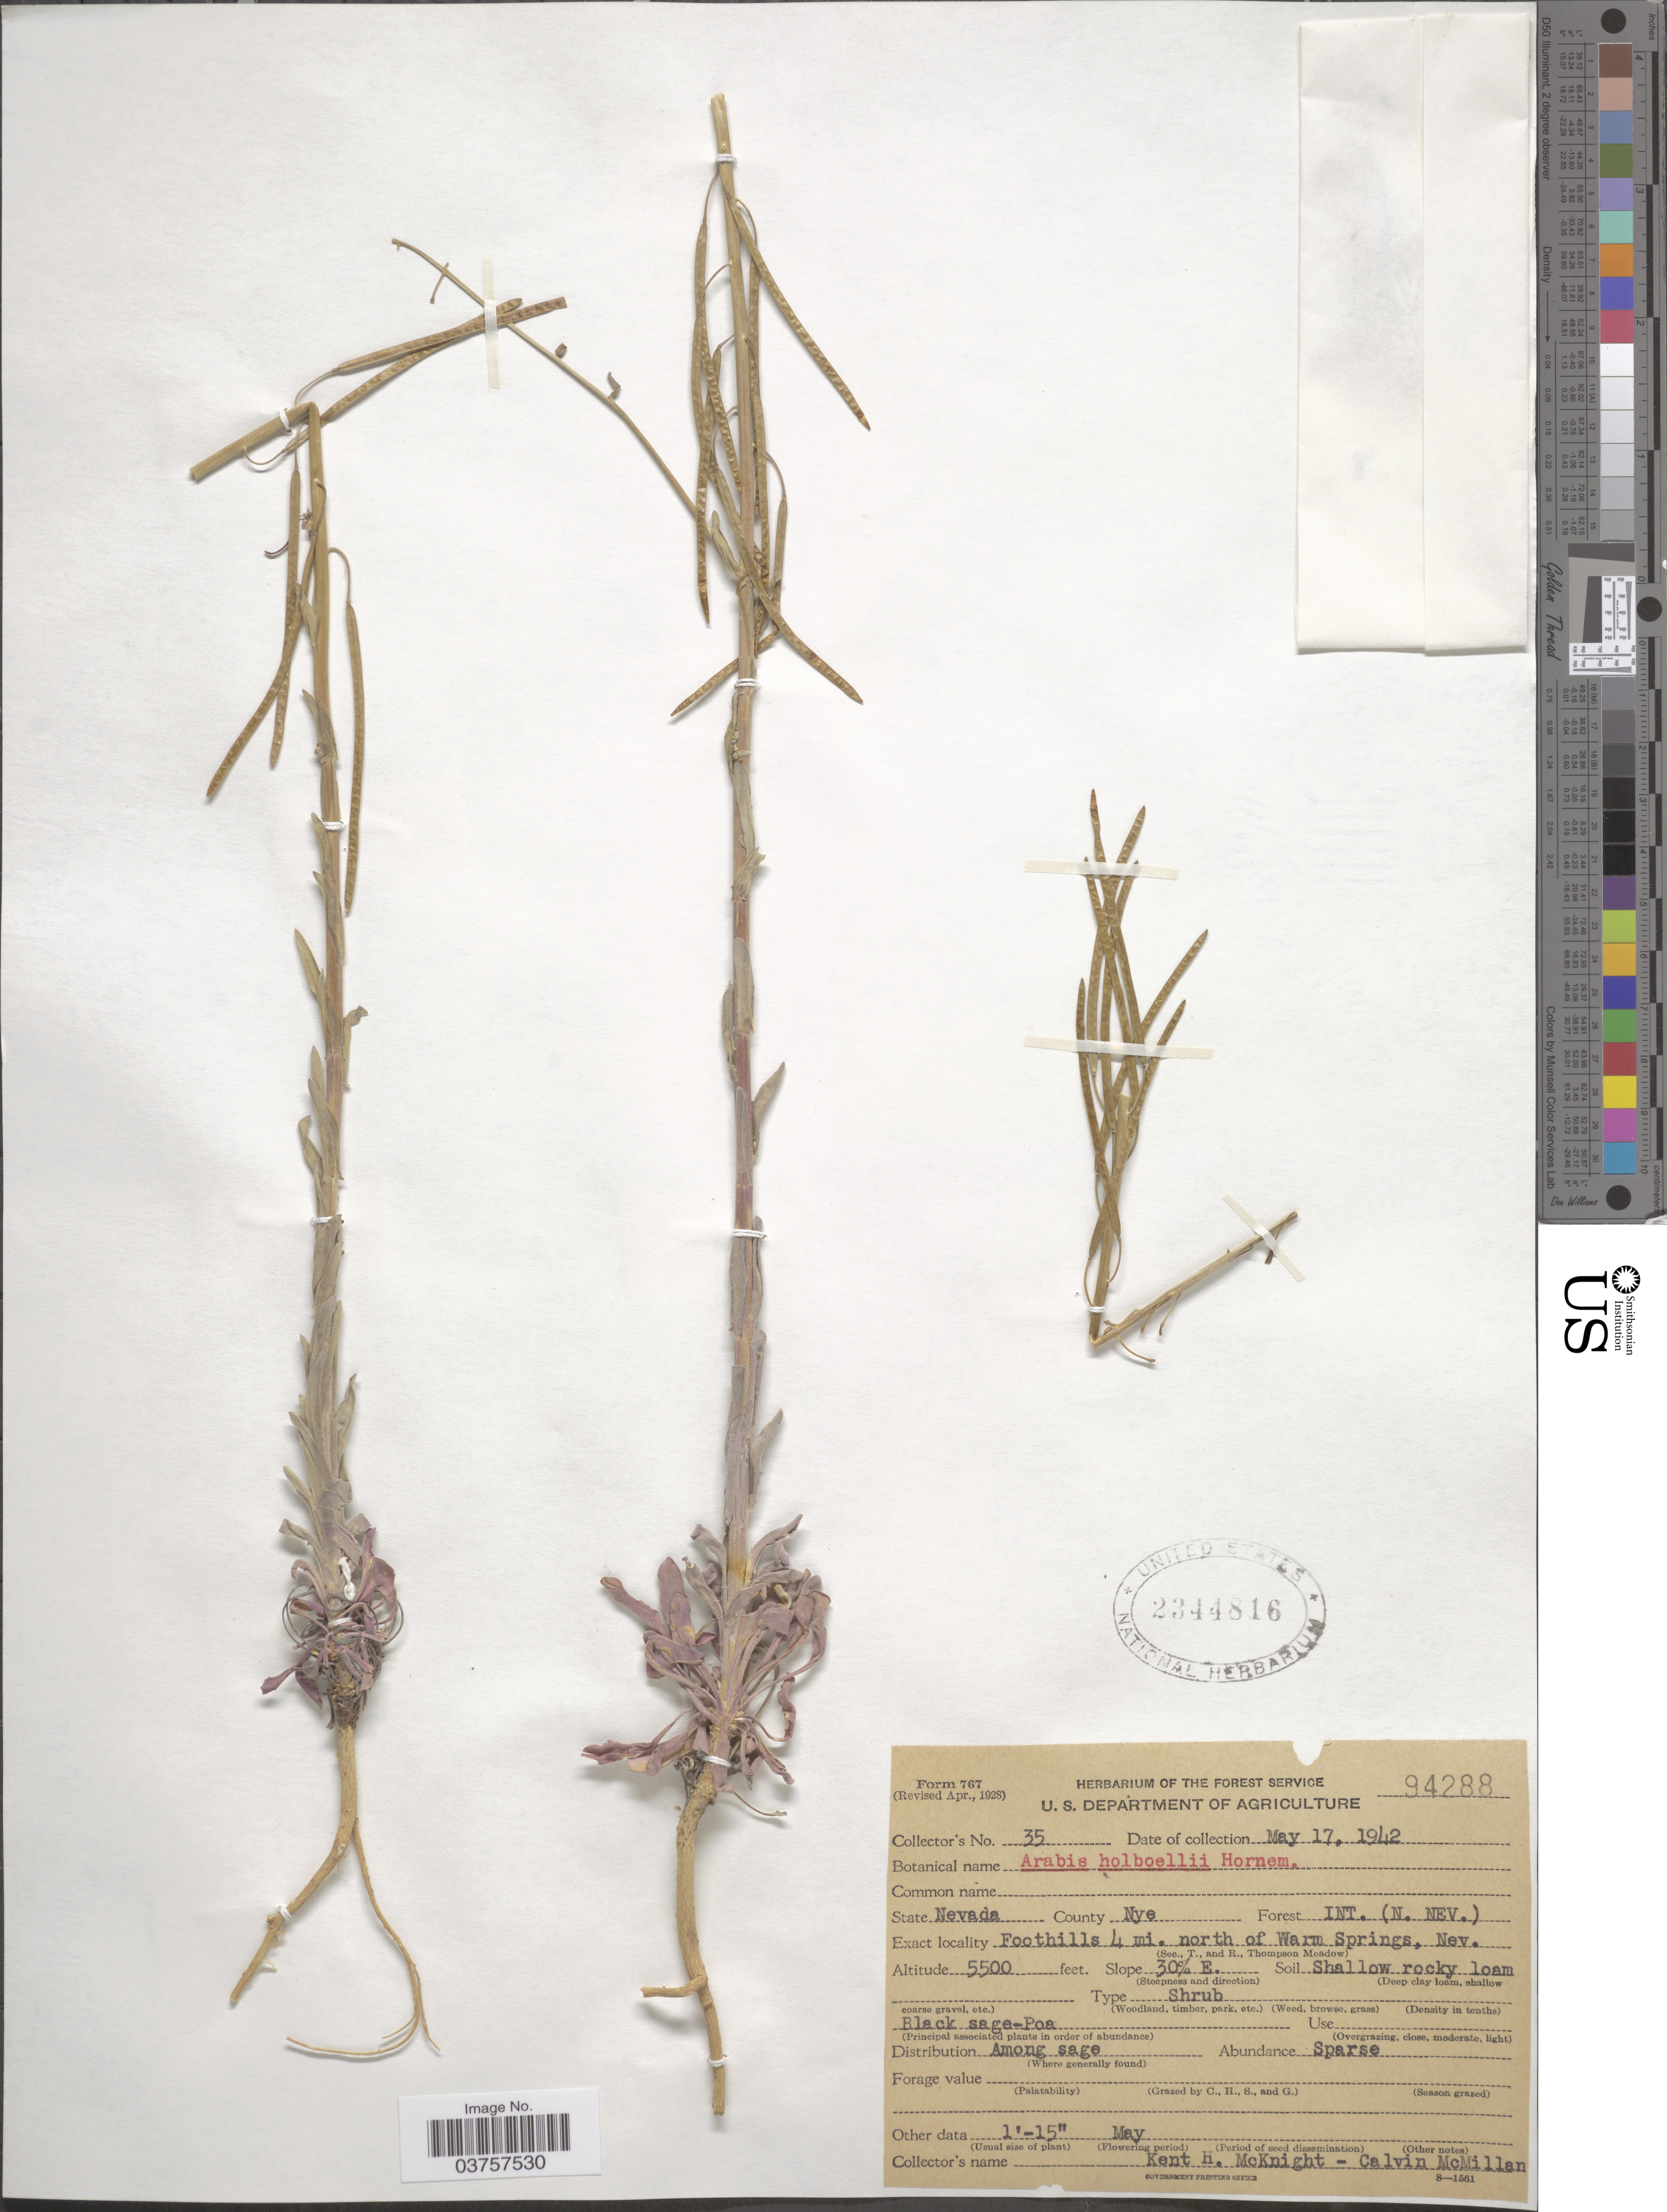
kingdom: Plantae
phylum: Tracheophyta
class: Magnoliopsida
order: Brassicales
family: Brassicaceae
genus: Arabis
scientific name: Arabis holboellii var. pinetorum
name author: (Tidestr.) Rollins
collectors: K. McKnight & C. McMillan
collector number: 35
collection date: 1942-05-17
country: United States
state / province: Nevada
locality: County Nye, Forest Int. (N. Nev.). Foothills 4 mi. north of Warm Springs, Nev.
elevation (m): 1676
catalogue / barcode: US 2344816